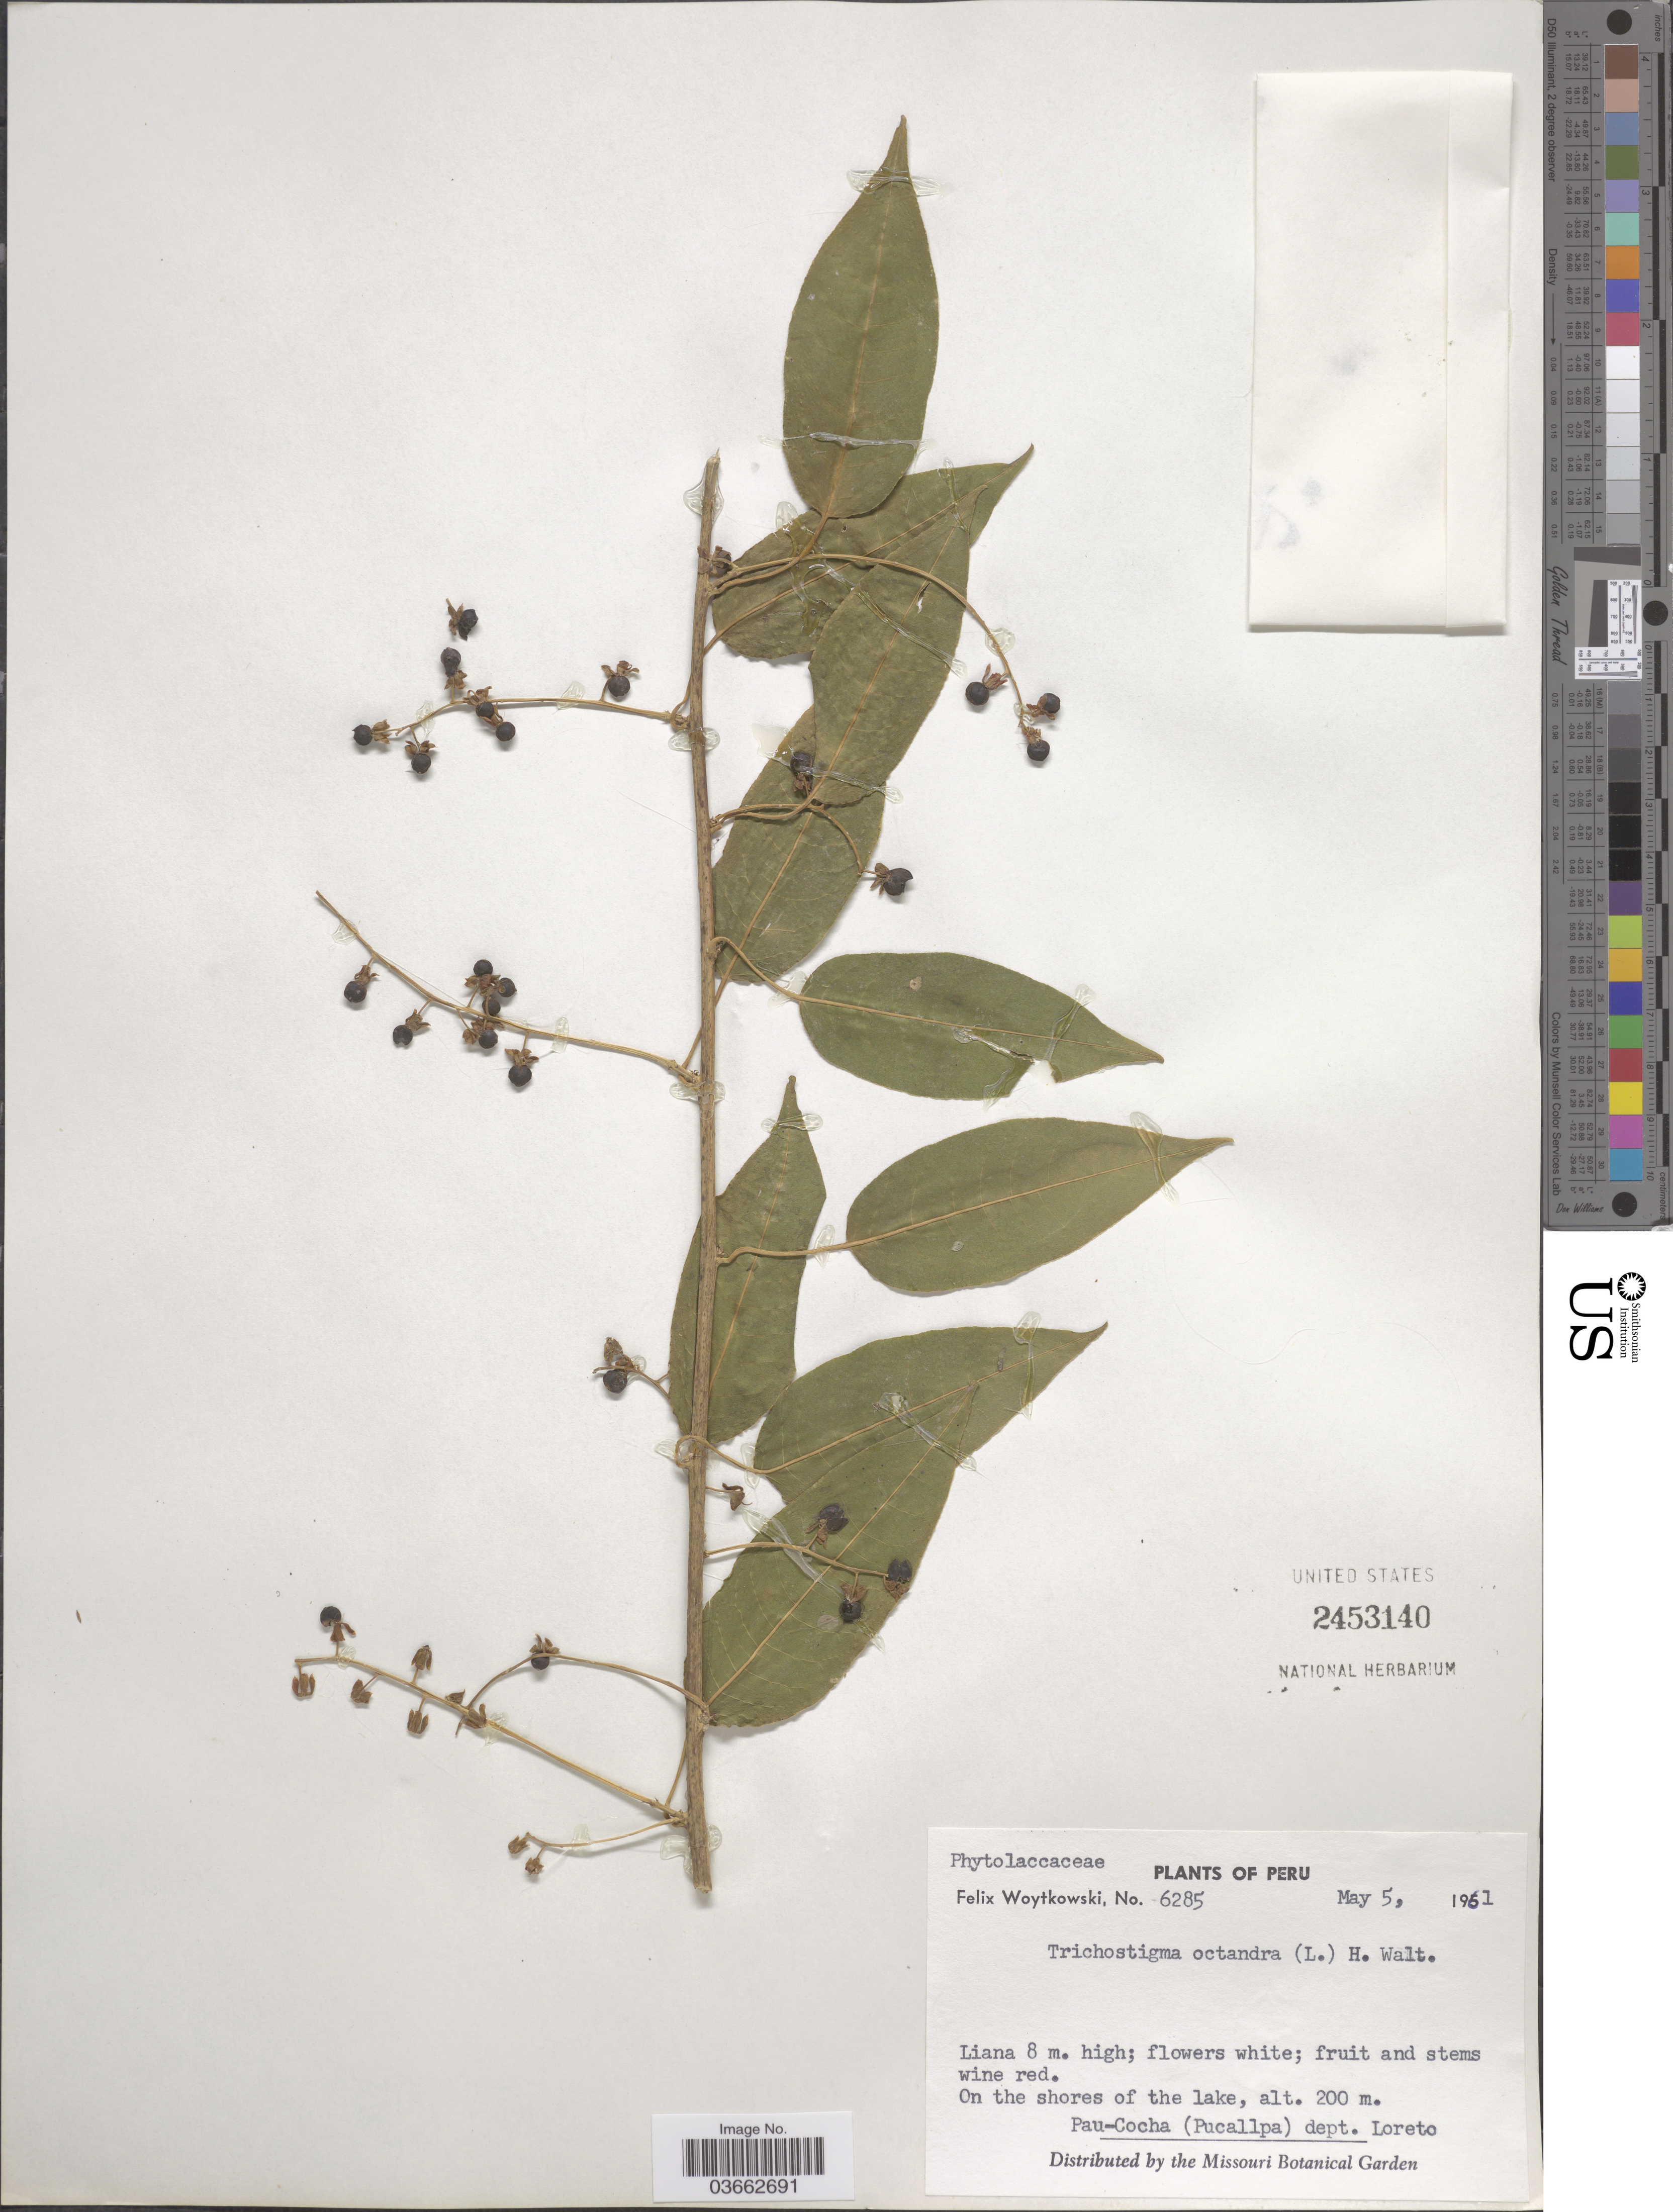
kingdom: Plantae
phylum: Tracheophyta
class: Magnoliopsida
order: Caryophyllales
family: Phytolaccaceae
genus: Trichostigma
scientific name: Trichostigma octandrum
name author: (L.) H. Walter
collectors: F. Woytkowski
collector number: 6285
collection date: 1961-05-05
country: Peru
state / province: Loreto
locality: Pau-Cocha (Pucallpa) dept. Loreto.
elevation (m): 200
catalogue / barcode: US 2453140